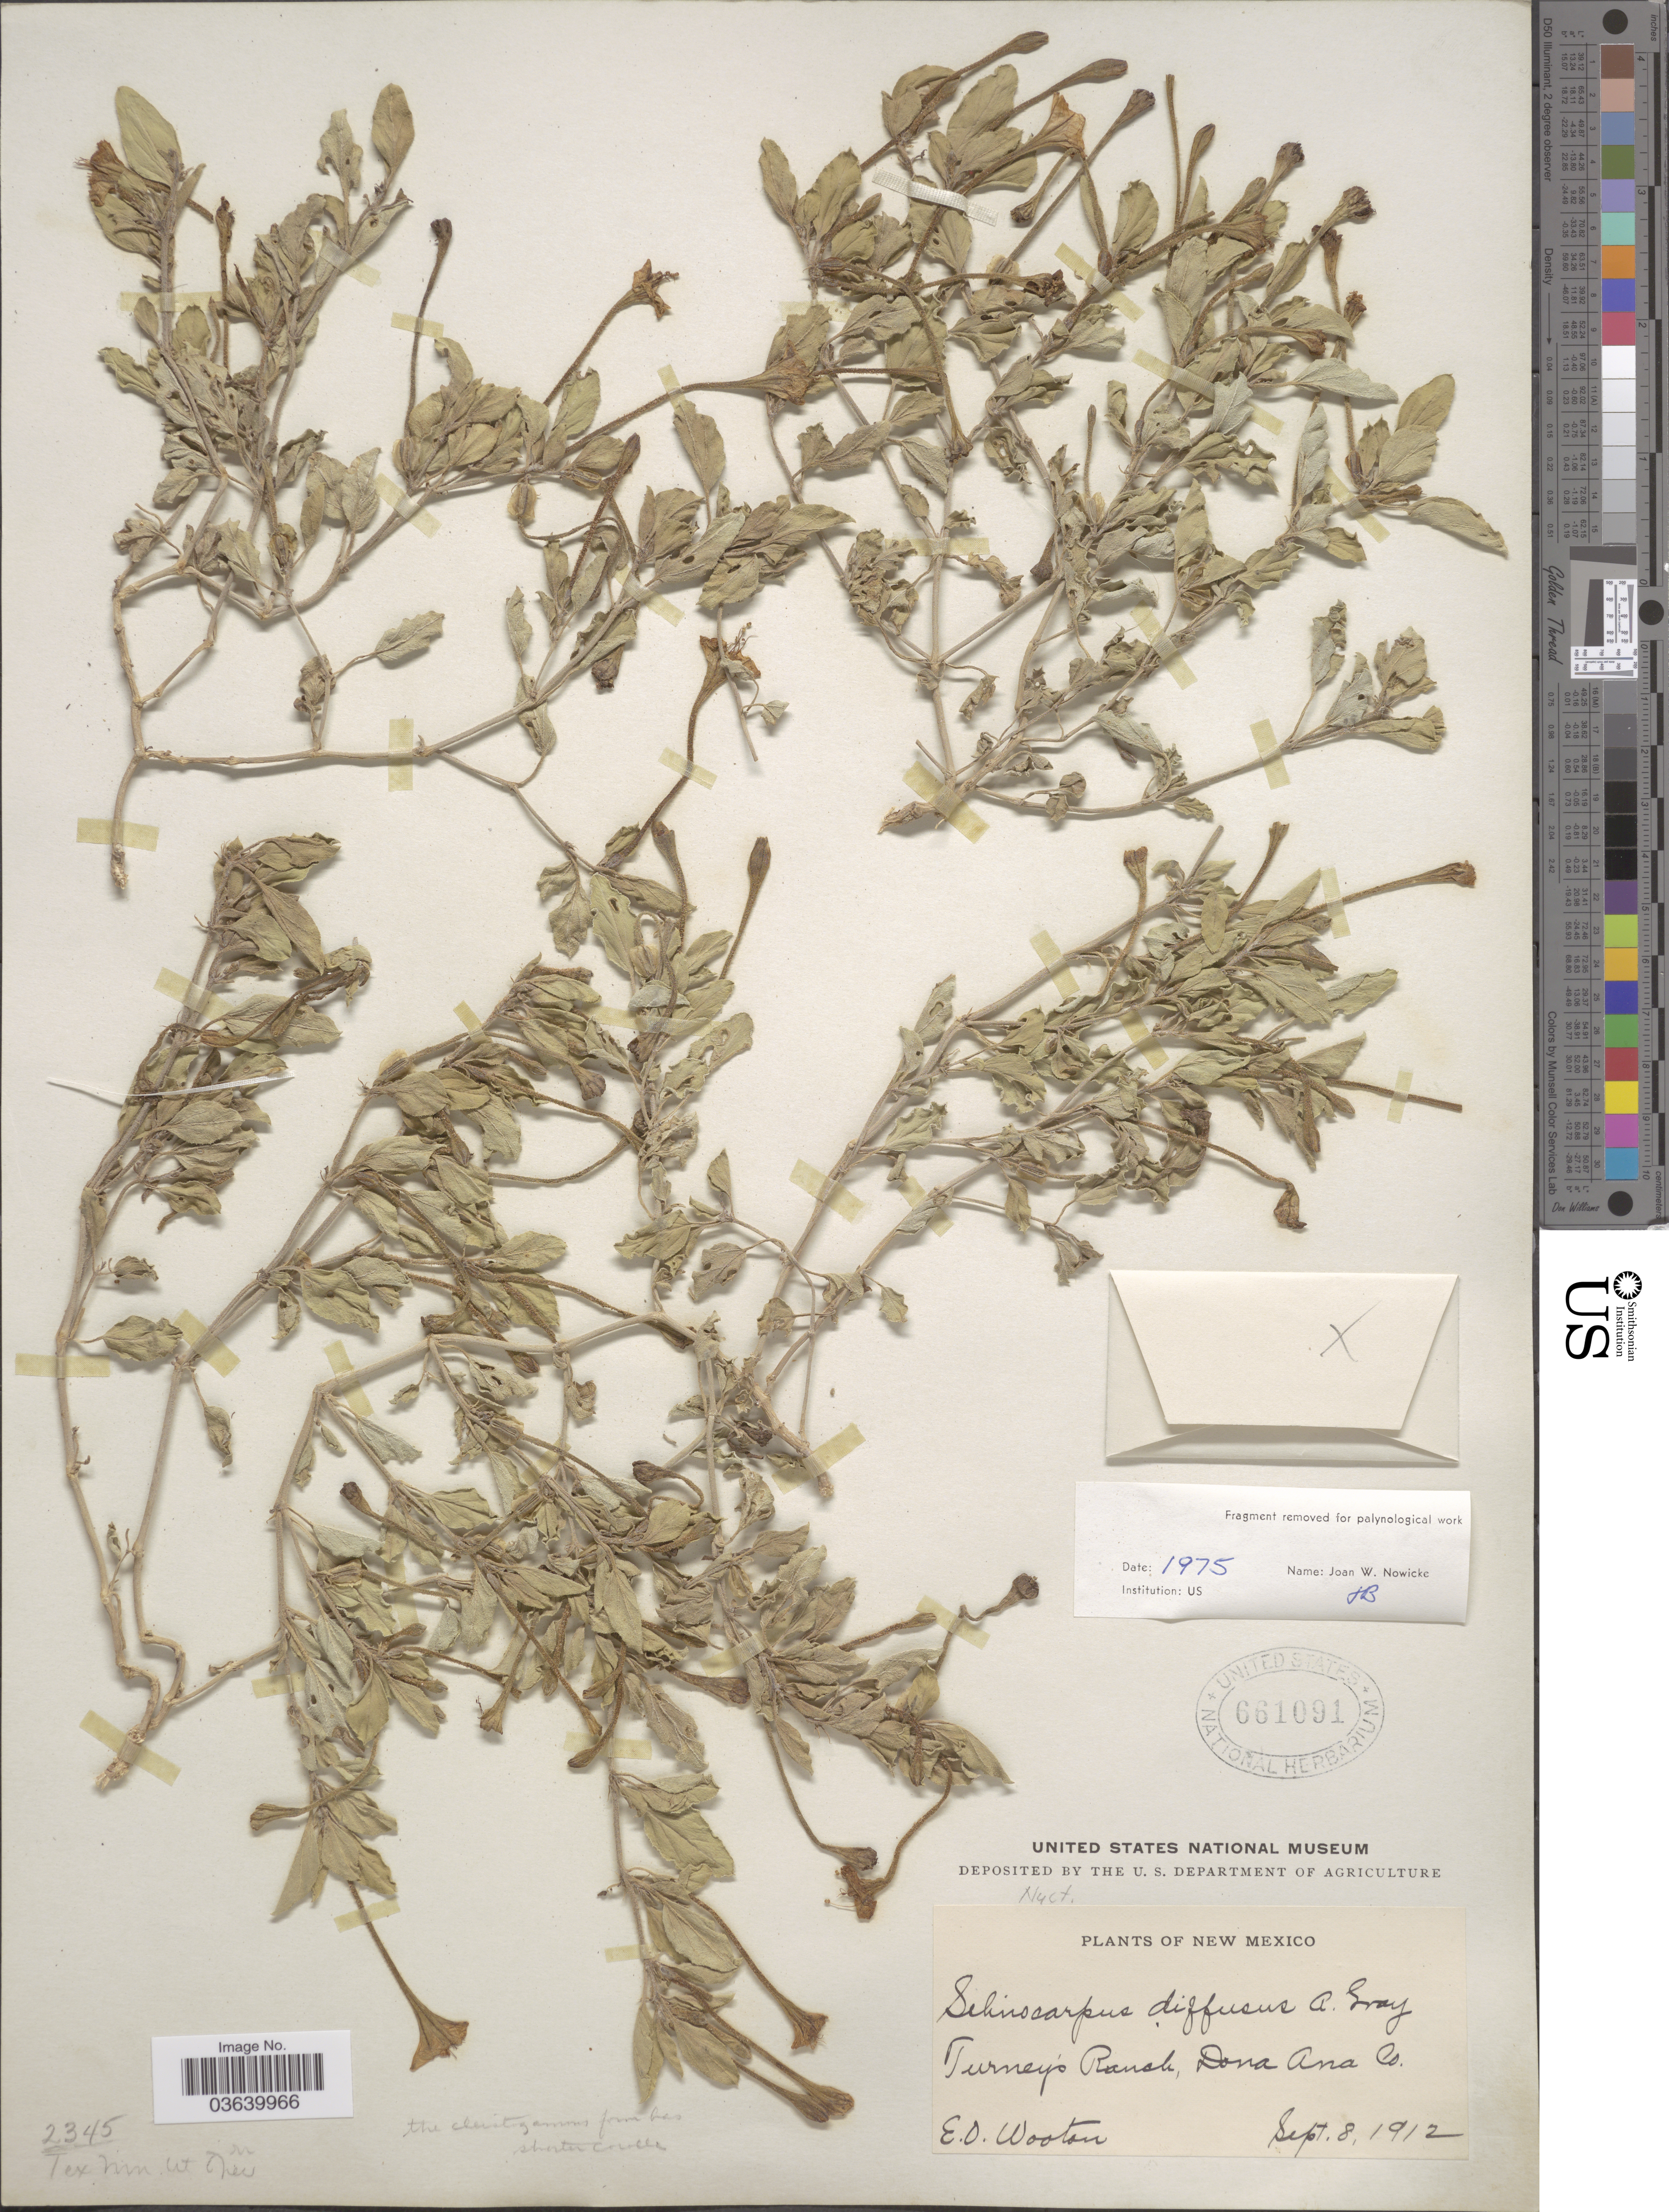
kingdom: Plantae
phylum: Tracheophyta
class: Magnoliopsida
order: Caryophyllales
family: Nyctaginaceae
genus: Acleisanthes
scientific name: Acleisanthes diffusa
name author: (A. Gray) R.A. Levin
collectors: E. O. Wooton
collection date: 1912-09-08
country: United States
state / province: New Mexico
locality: Turney's Ranch, Dona Ana Co.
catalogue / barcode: US 661091